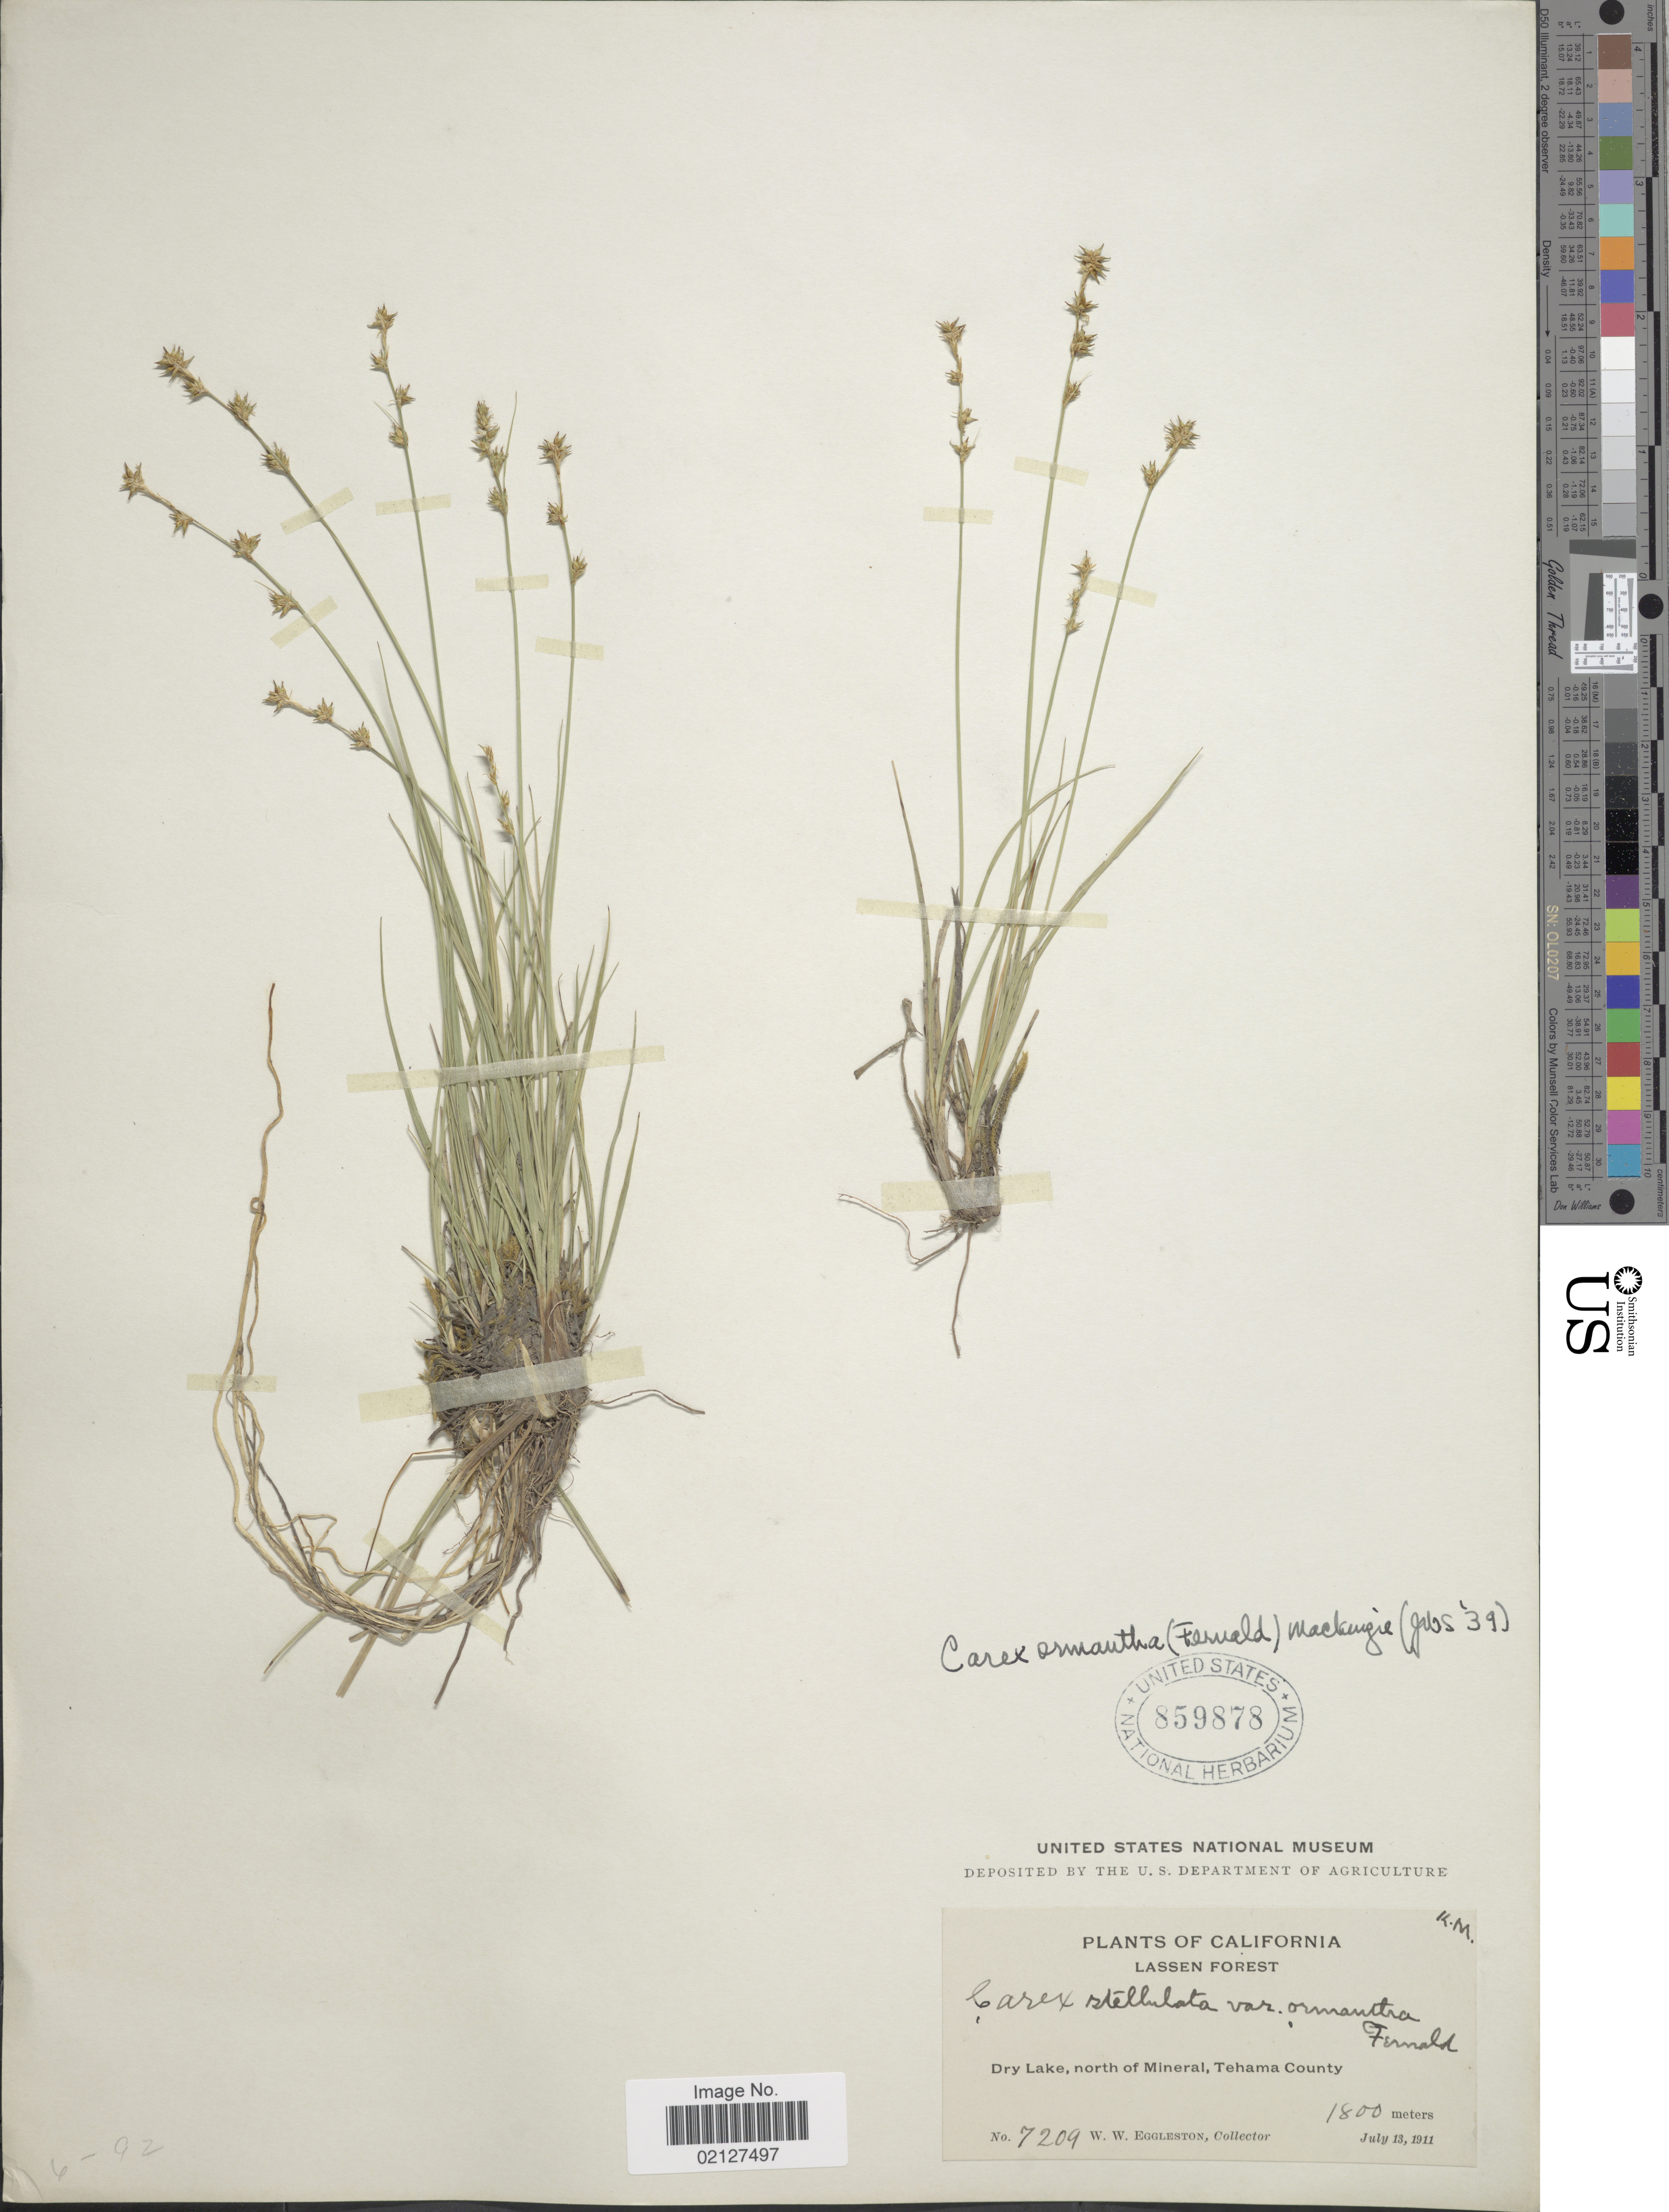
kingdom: Plantae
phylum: Tracheophyta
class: Liliopsida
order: Poales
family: Cyperaceae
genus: Carex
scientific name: Carex echinata subsp. echinata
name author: Murray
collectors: W. W. Eggleston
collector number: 7209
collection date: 1911-07-13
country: United States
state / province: California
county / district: Tehama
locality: Lassen Forest, dry Lake, north of Mineral, Tehama County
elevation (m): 1800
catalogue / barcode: US 859878